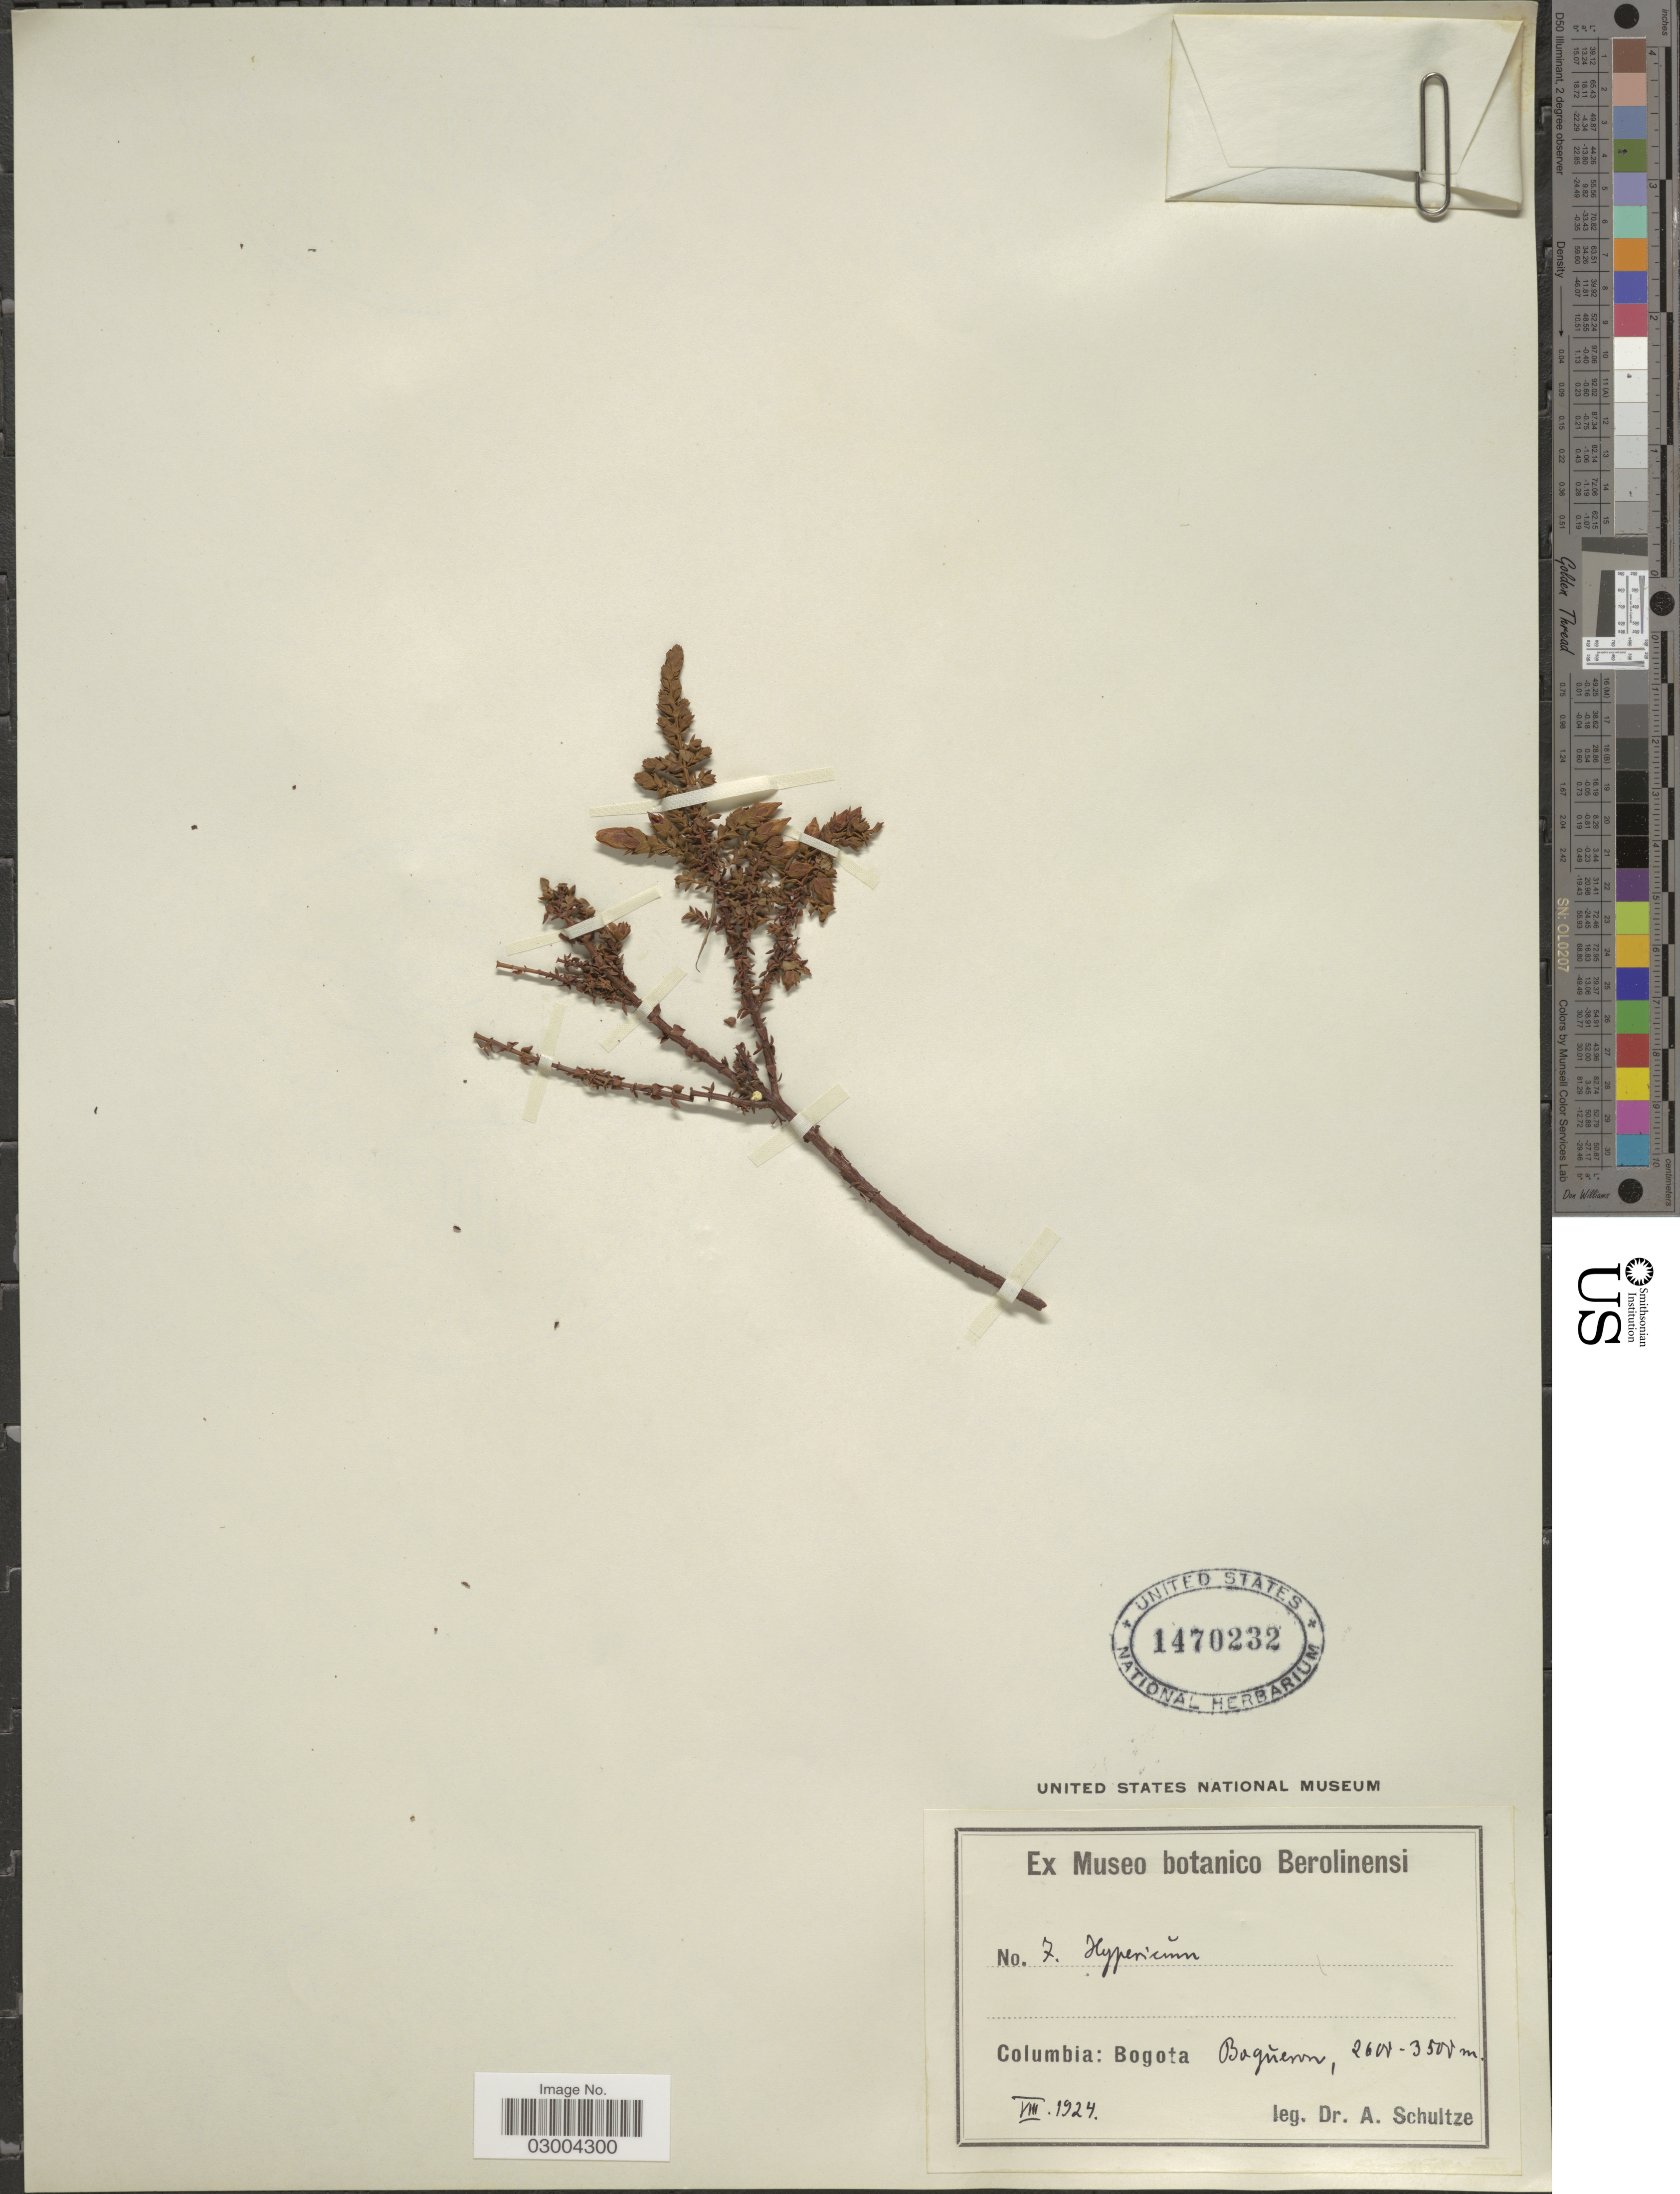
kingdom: Plantae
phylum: Tracheophyta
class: Magnoliopsida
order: Malpighiales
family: Hypericaceae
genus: Hypericum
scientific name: Hypericum sp.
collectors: A. Schultze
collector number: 7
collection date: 1924-08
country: Colombia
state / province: Bogota D.C.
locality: Bogota Boqueron.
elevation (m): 2600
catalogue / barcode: US 1470232